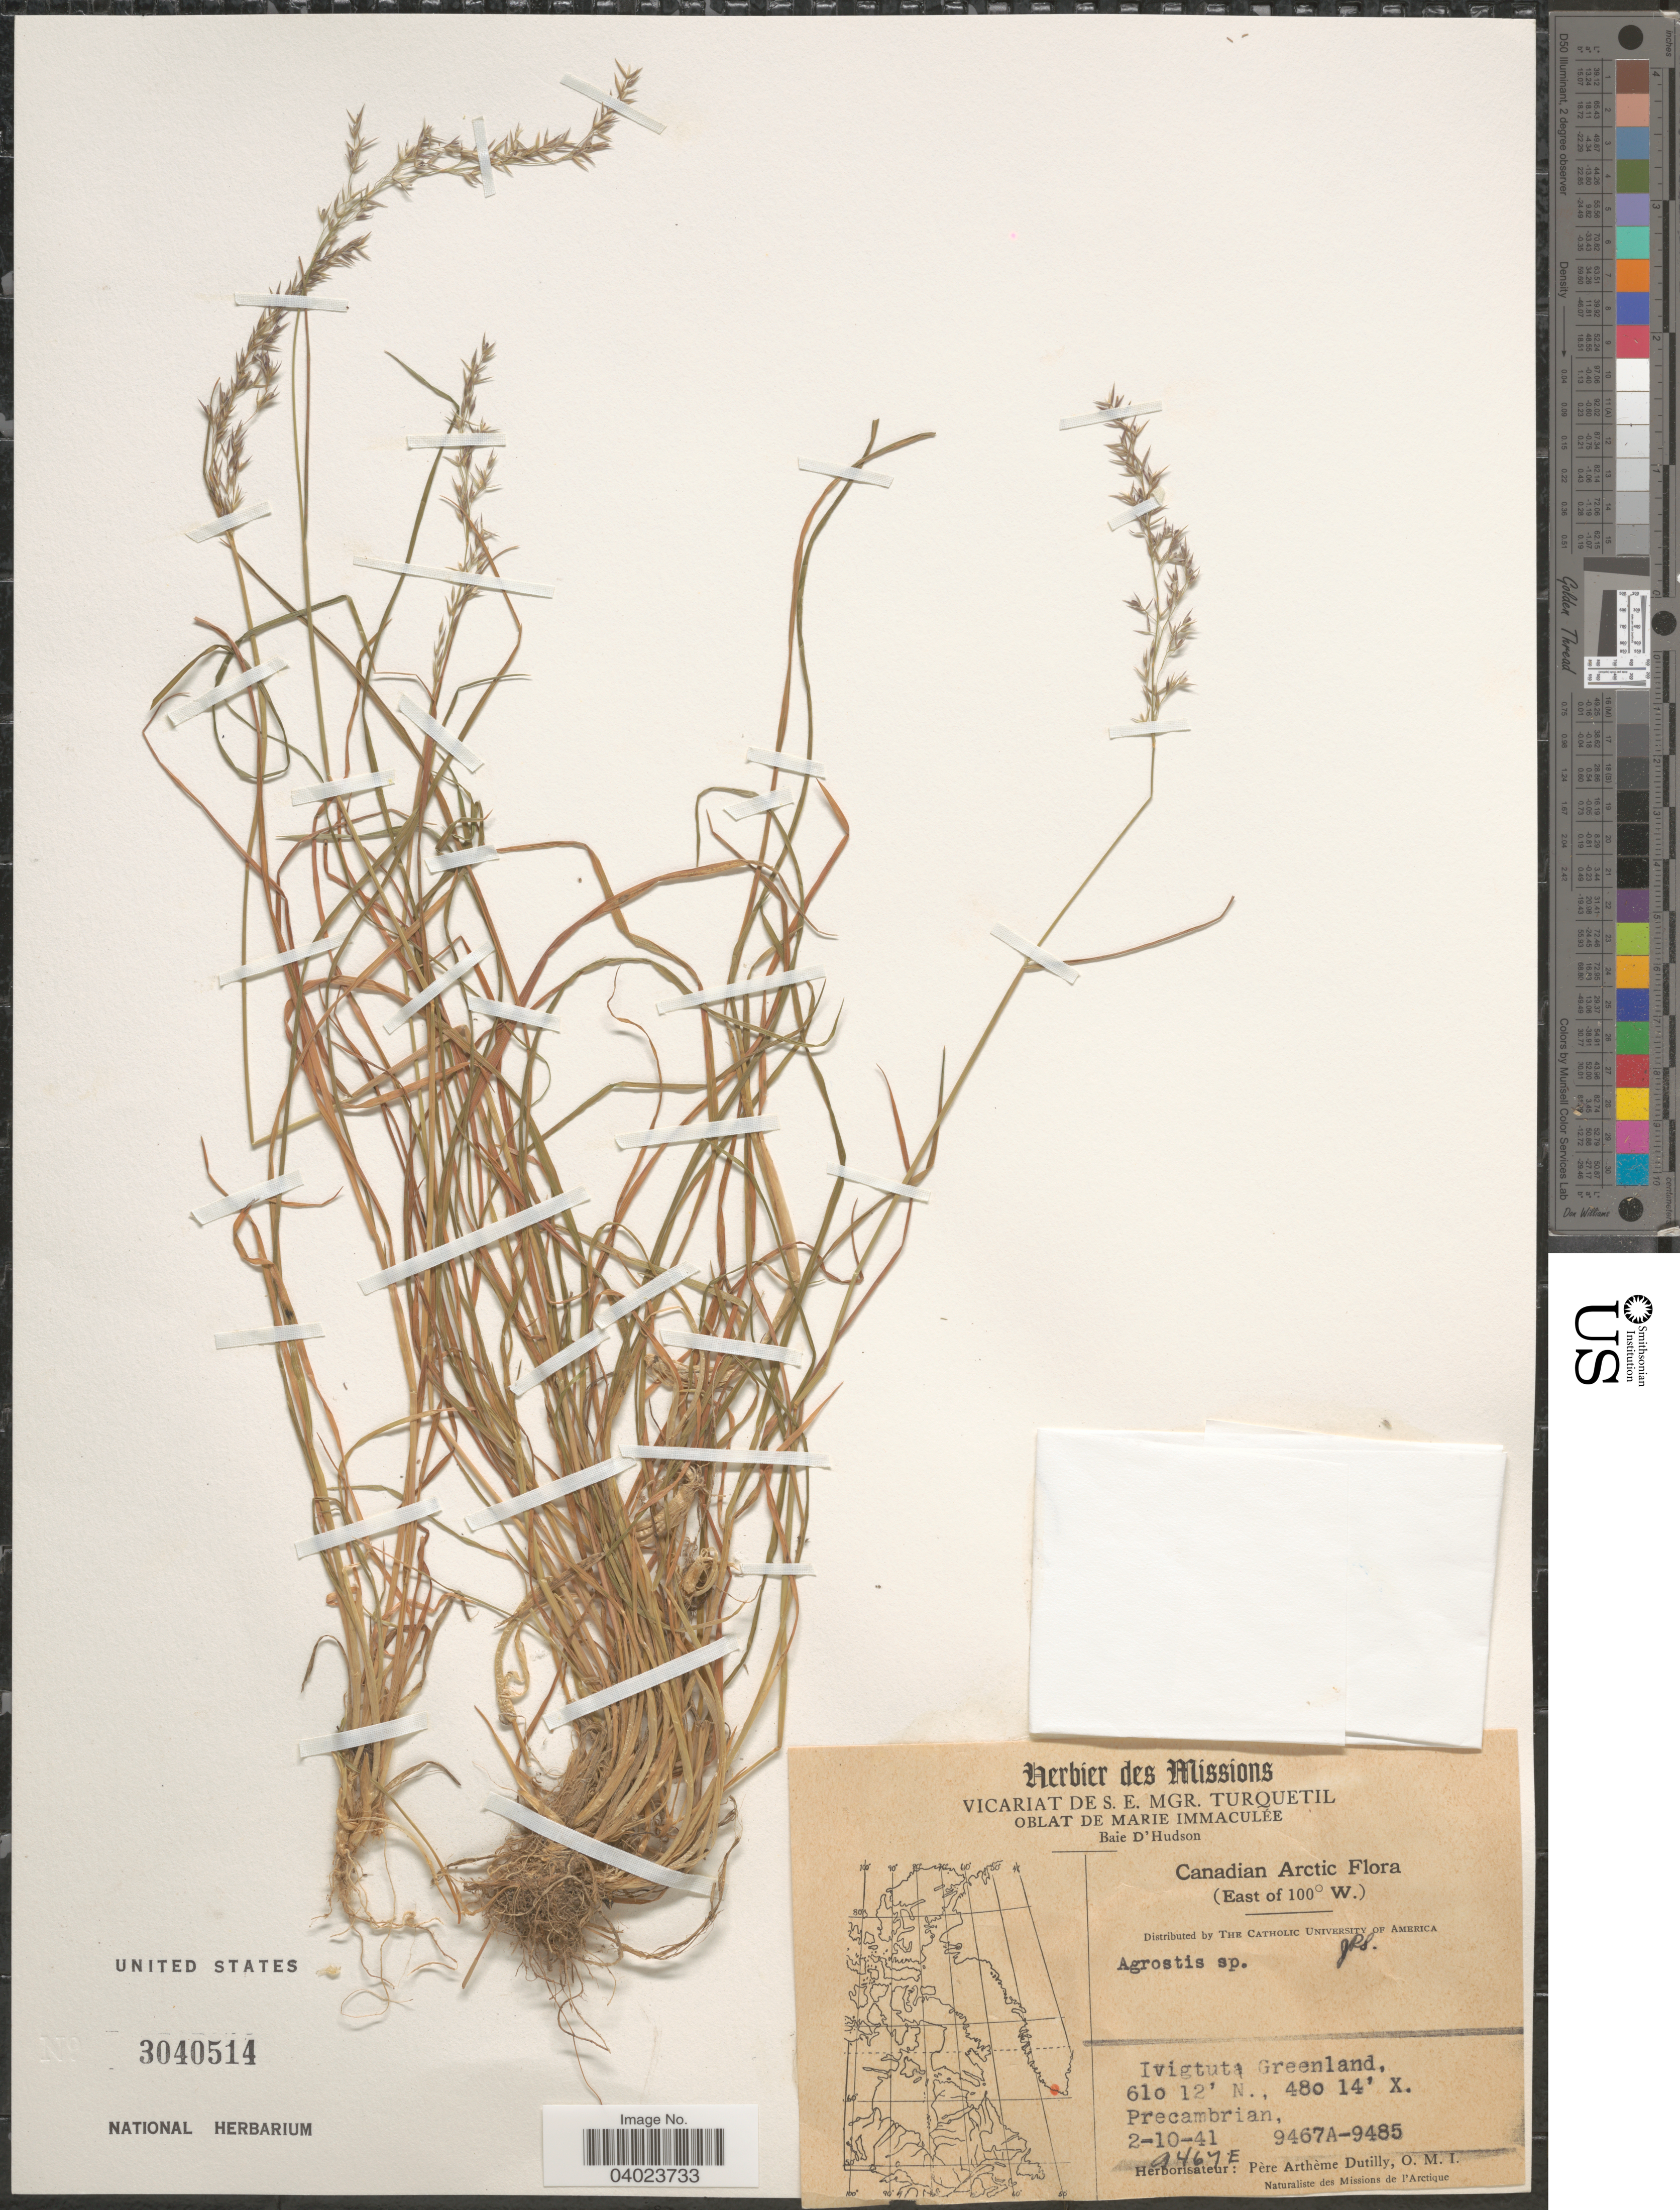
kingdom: Plantae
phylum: Tracheophyta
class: Liliopsida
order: Poales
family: Poaceae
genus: Agrostis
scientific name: Agrostis sp.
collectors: ex Herb. Pêre Arthême Dutilly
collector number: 9467E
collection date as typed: Transcribed d/m/y: 2/10/41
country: Greenland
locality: Canadian Arctic (East of 100° W.). Ivigtut, Precambrian.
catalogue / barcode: US 3040514